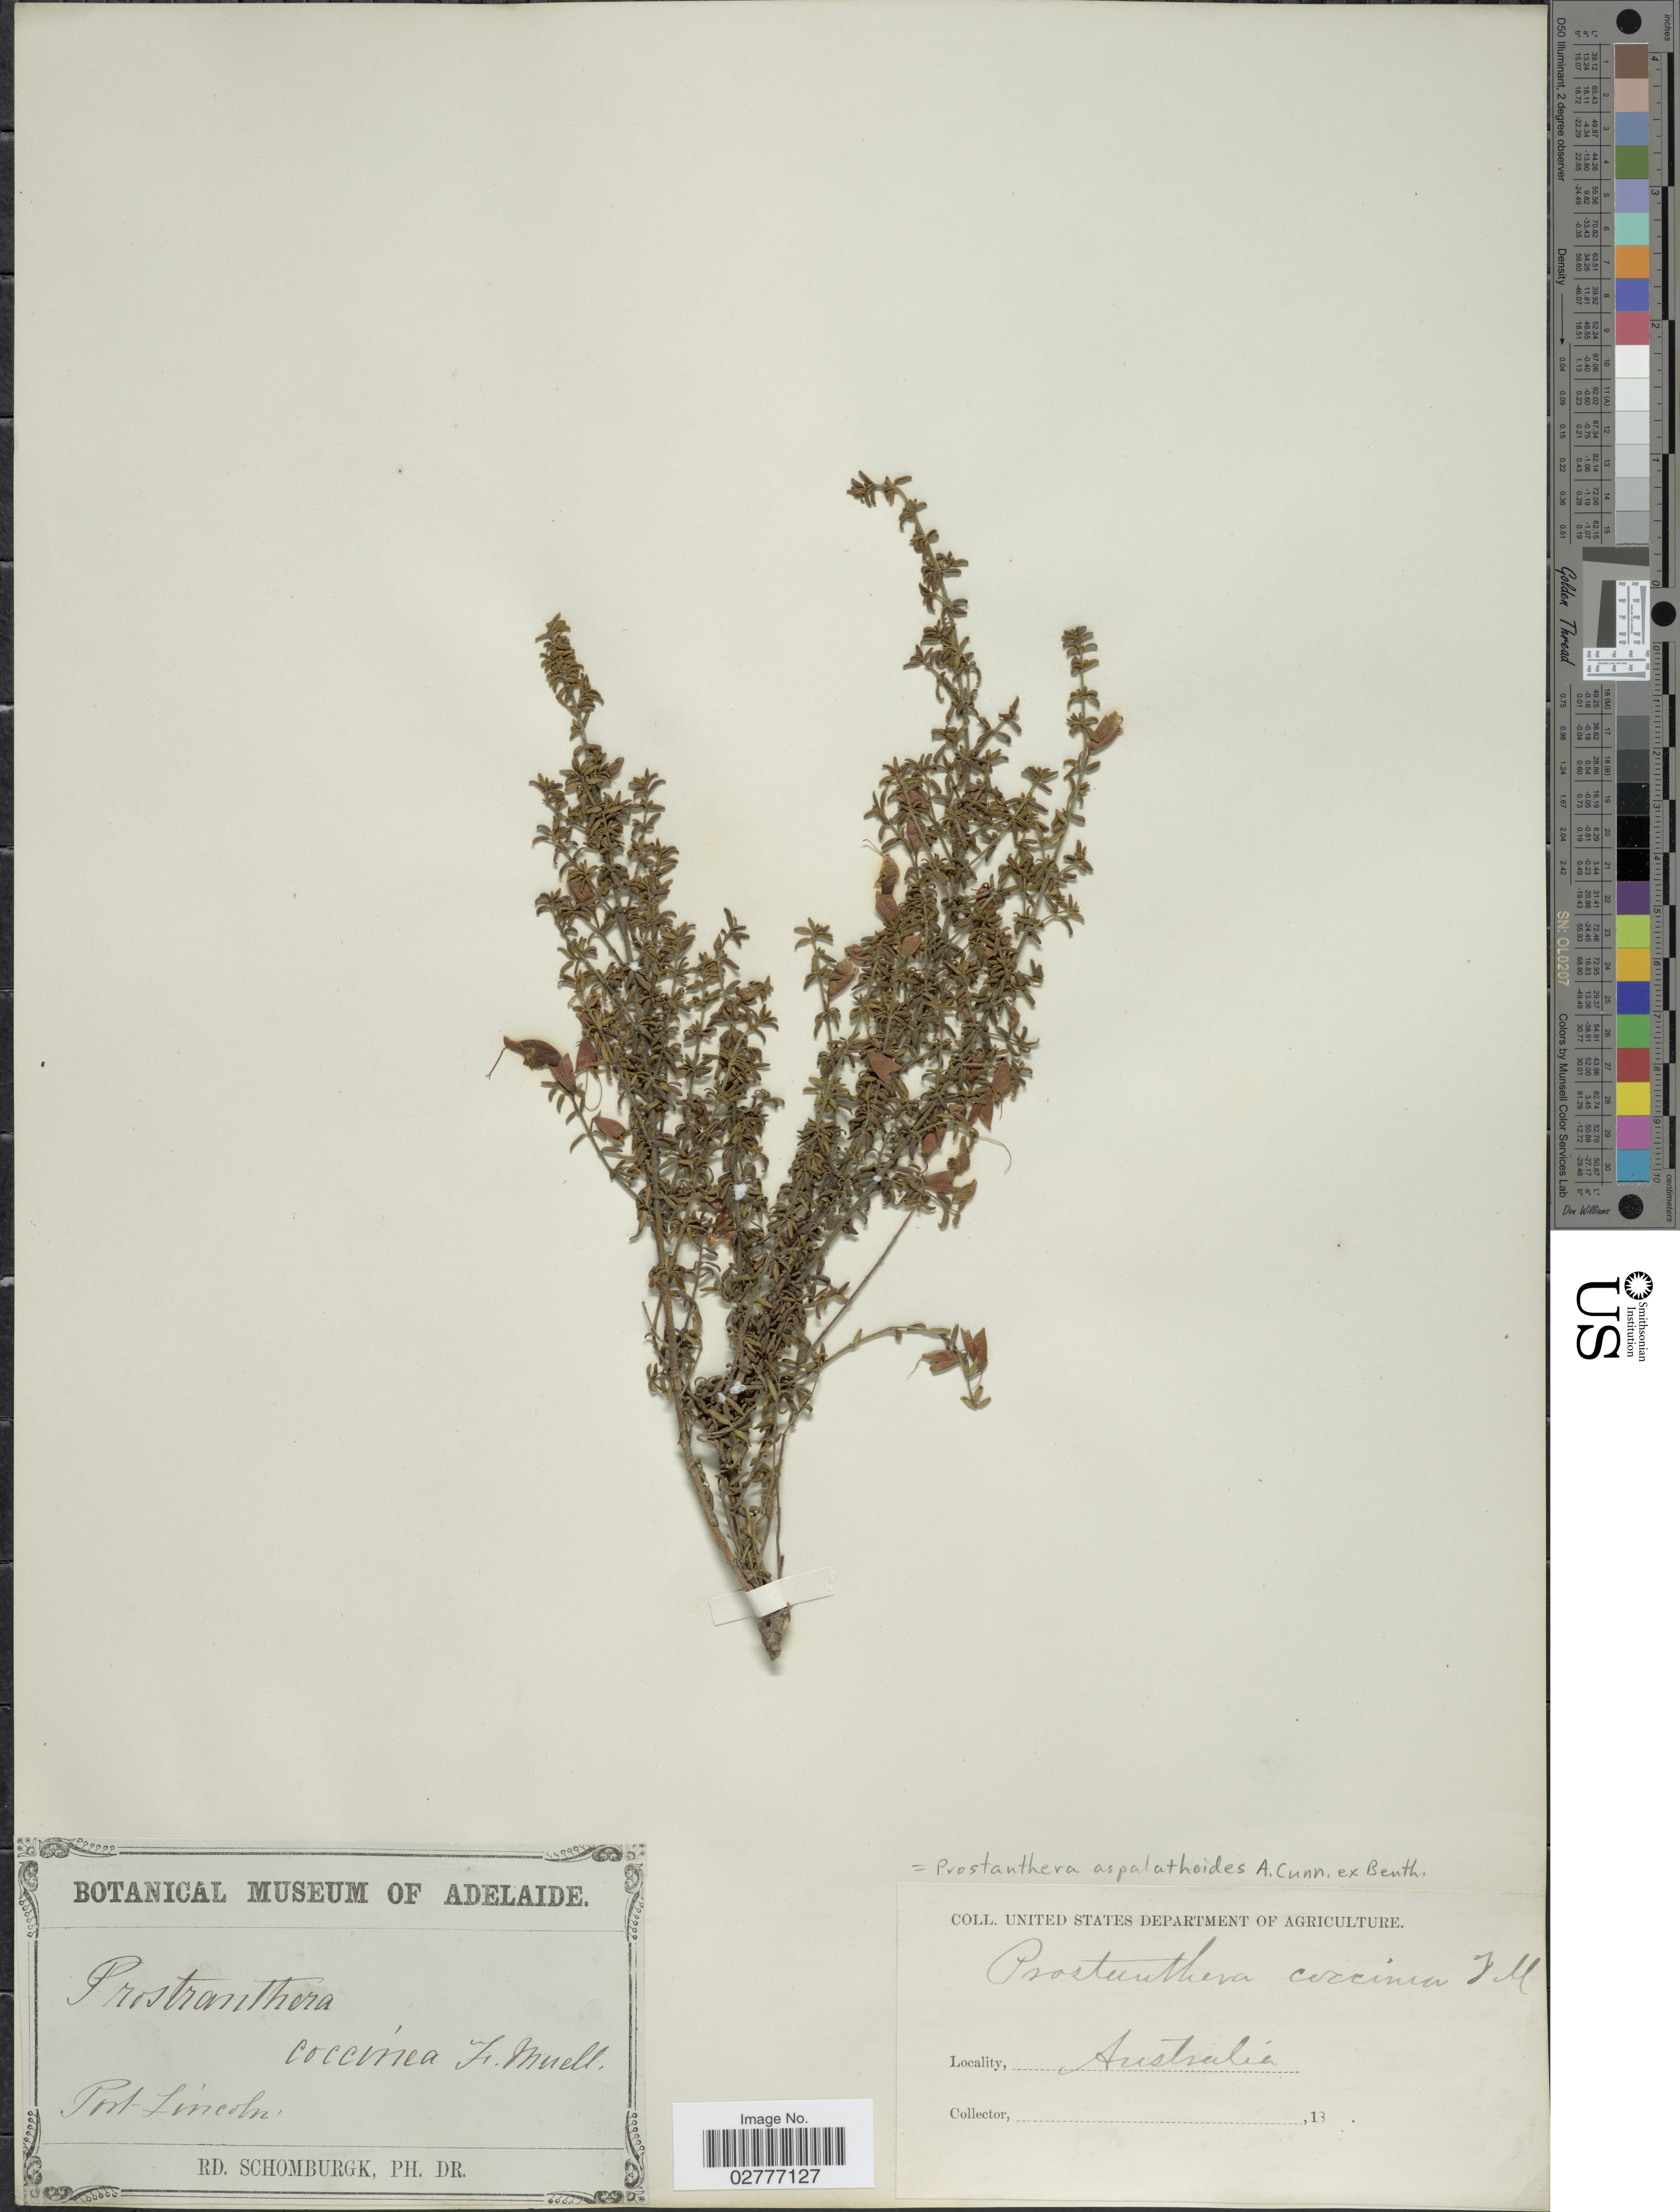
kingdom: Plantae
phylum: Tracheophyta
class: Magnoliopsida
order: Lamiales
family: Lamiaceae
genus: Prostanthera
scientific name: Prostanthera aspalathoides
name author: A. Cunn. ex Benth.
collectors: M. R. Schomburgk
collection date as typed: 18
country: Australia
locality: Port Lincoln.